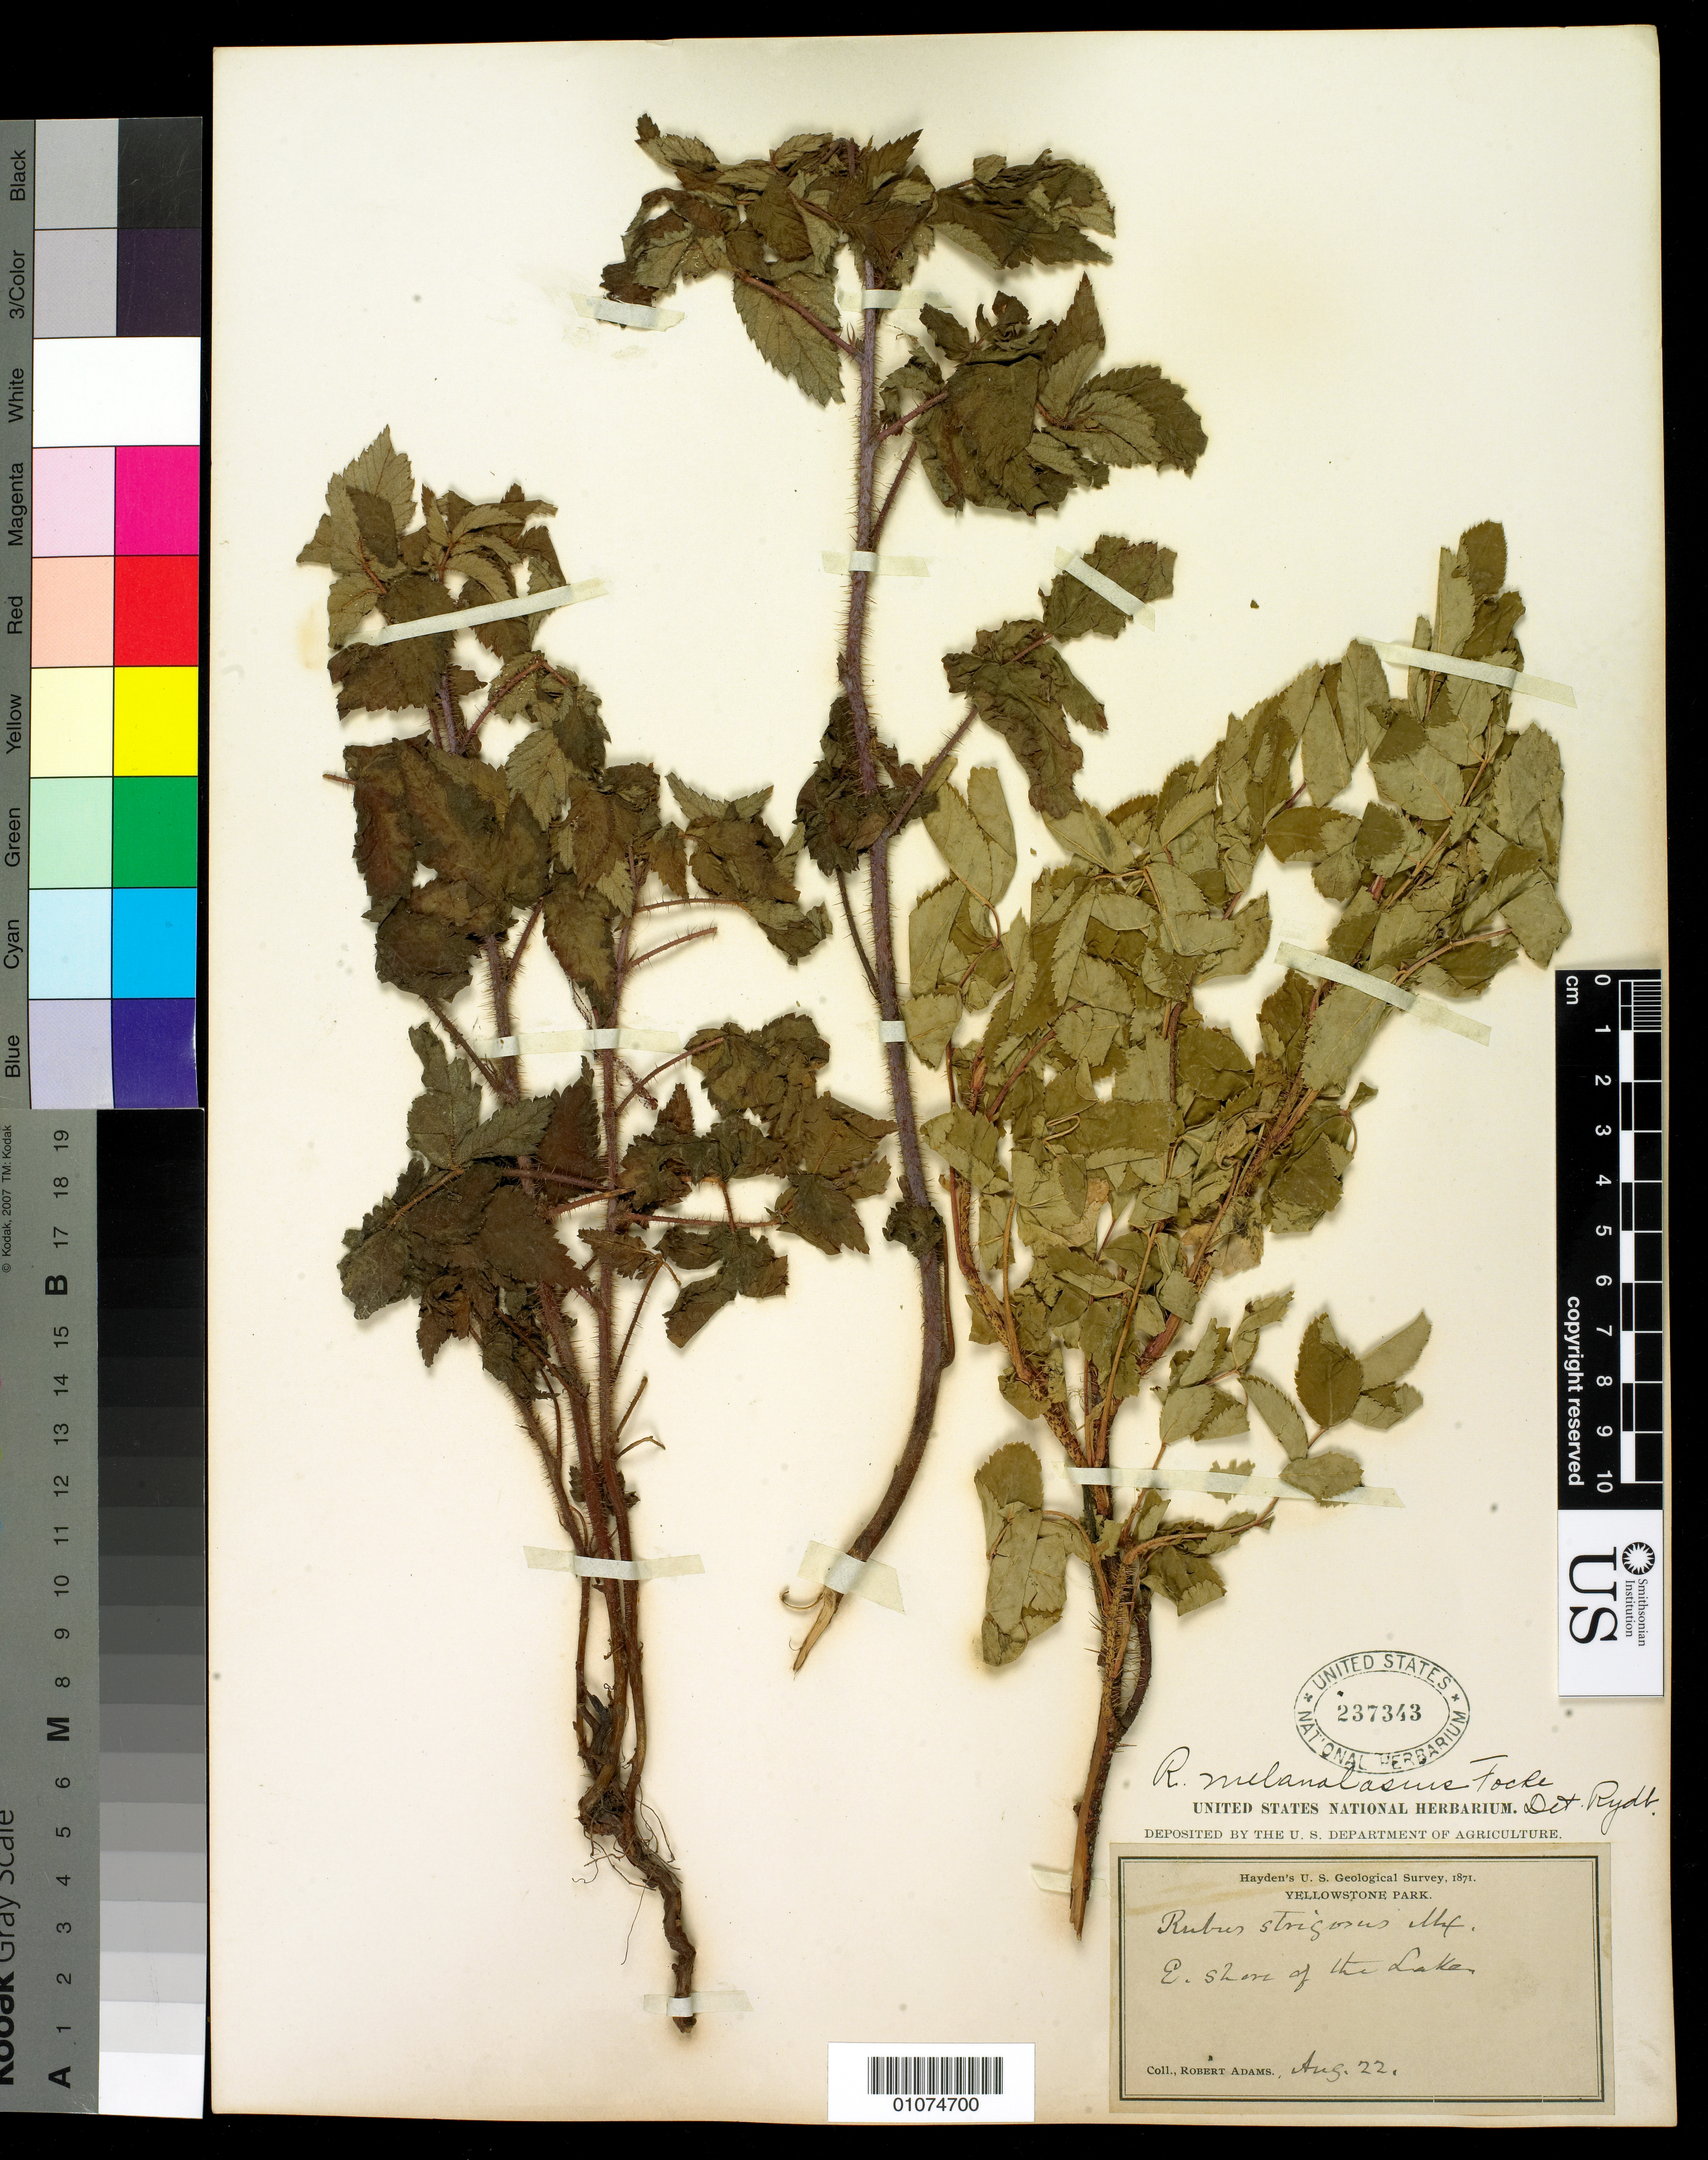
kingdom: Plantae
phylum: Tracheophyta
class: Magnoliopsida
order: Rosales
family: Rosaceae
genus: Rubus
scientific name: Rubus melanolasius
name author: Dieck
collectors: L. F. Ward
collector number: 409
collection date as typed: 22 Jul 1875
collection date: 1875-07-22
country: United States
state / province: Wyoming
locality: Yellowstone Park, E. shore of the Lake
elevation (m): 2896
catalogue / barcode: US 139033